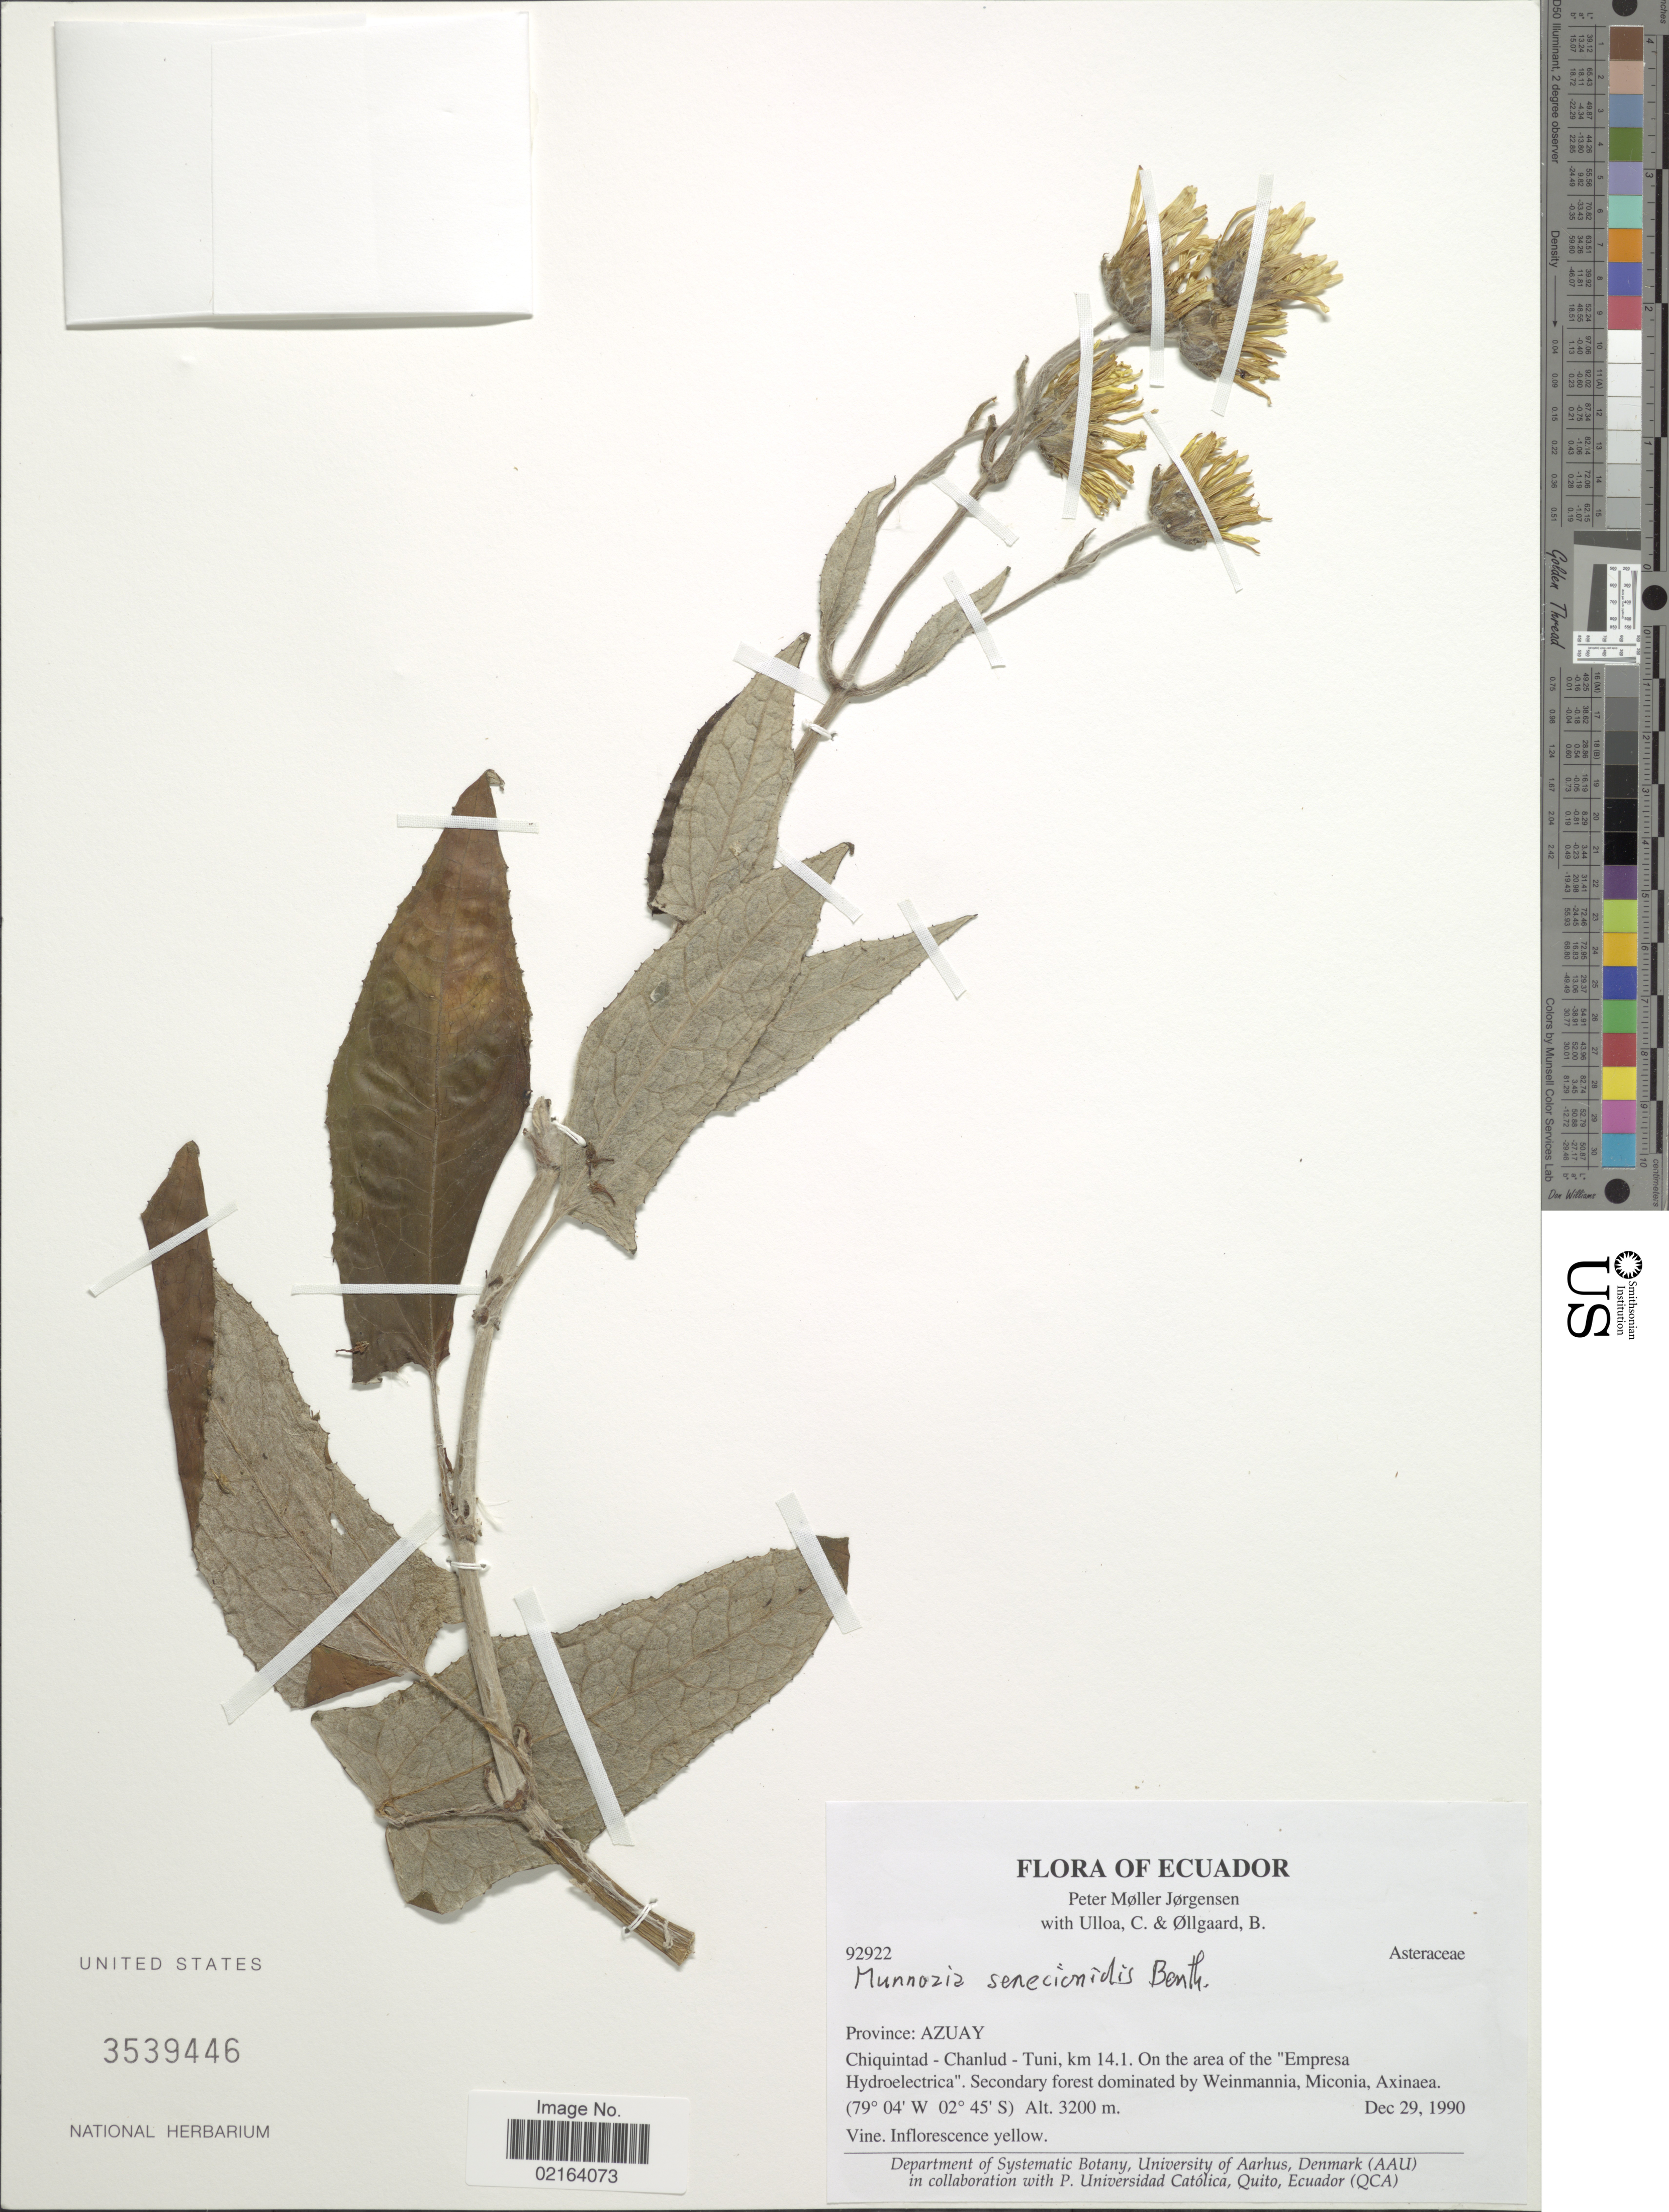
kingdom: Plantae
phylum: Tracheophyta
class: Magnoliopsida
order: Asterales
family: Asteraceae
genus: Munnozia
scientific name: Munnozia senecionidis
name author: Benth.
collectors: P. M. Jørgensen, C. Ulloa & B. Øllgaard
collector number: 92922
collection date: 1990-12-29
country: Ecuador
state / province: Azuay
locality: Province: Azuay, Chiquintad, Chanlud, Tuni, km 14.1, On the area of the Empresa Hydroelectrica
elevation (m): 3200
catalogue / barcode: US 3539446